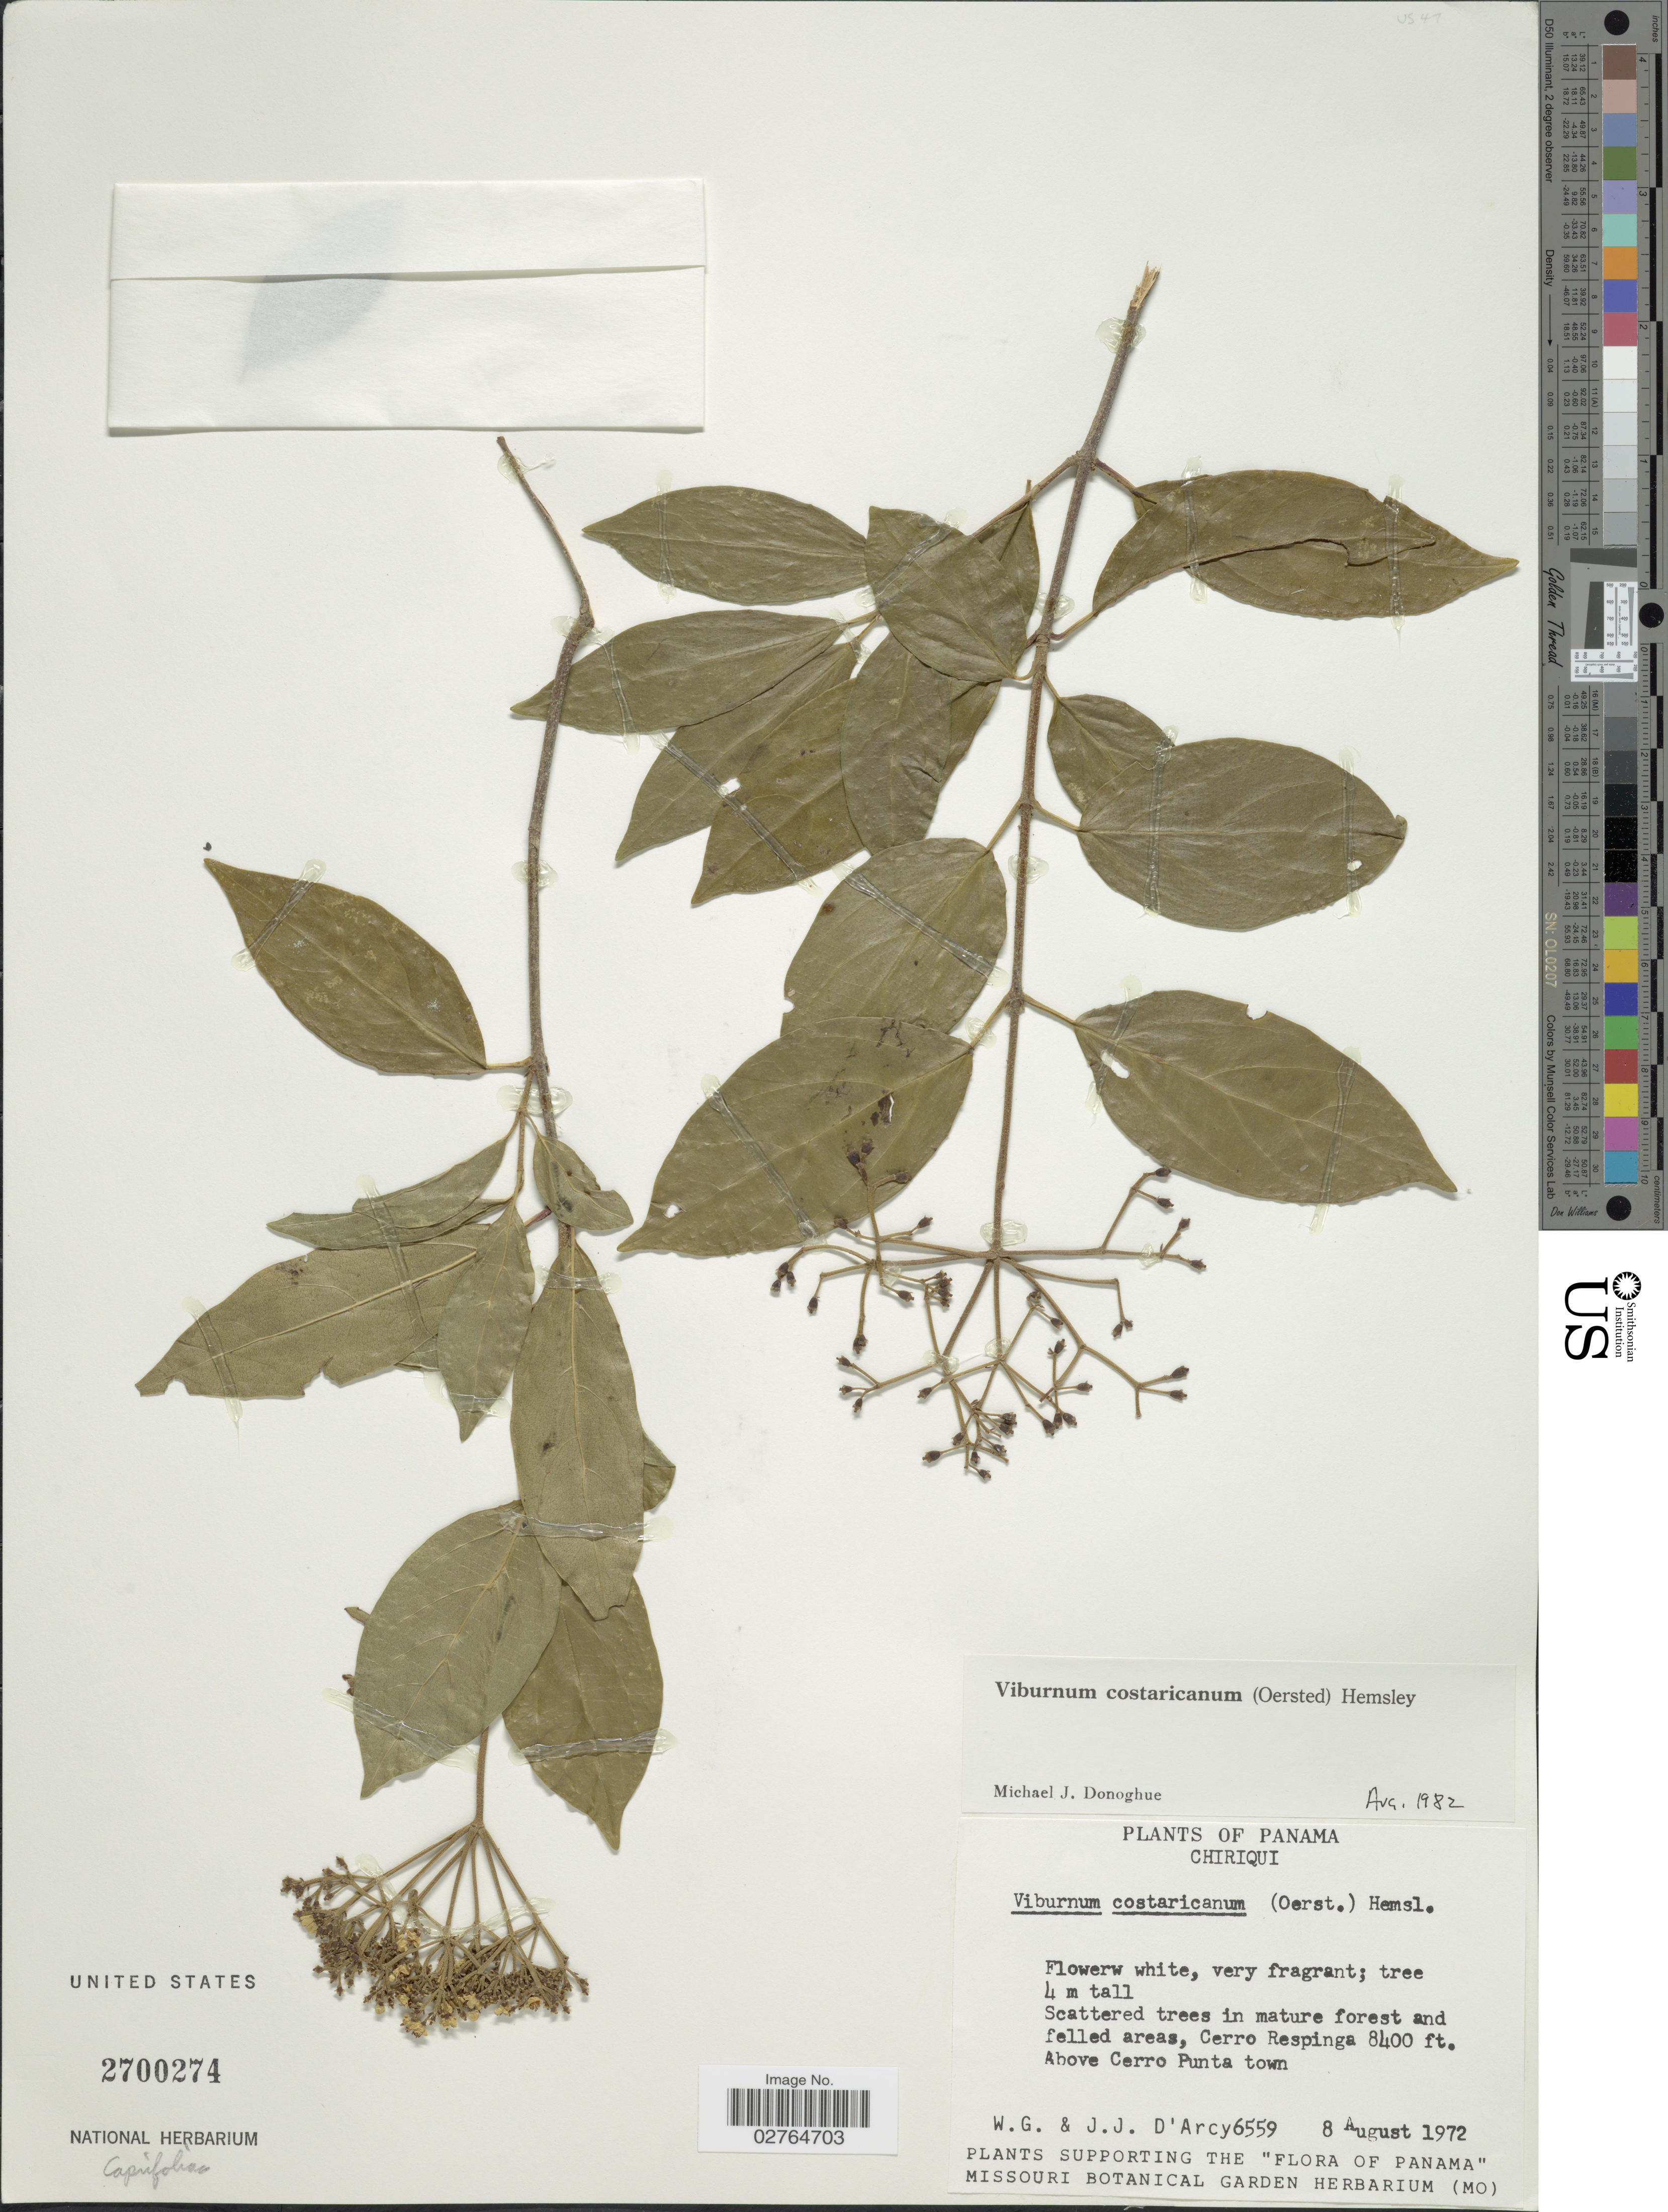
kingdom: Plantae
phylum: Tracheophyta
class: Magnoliopsida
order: Dipsacales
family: Viburnaceae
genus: Viburnum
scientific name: Viburnum costaricanum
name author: (Oerst.) Hemsl.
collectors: J. J. D'Arcy & W. G. D'Arcy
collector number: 6559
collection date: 1972-08-08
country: Panama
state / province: Chiriqui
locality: Scattered trees in mature forest and felled areas, Cerro Respinga. Above Cerro Punta town.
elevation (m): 2560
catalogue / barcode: US 2700274